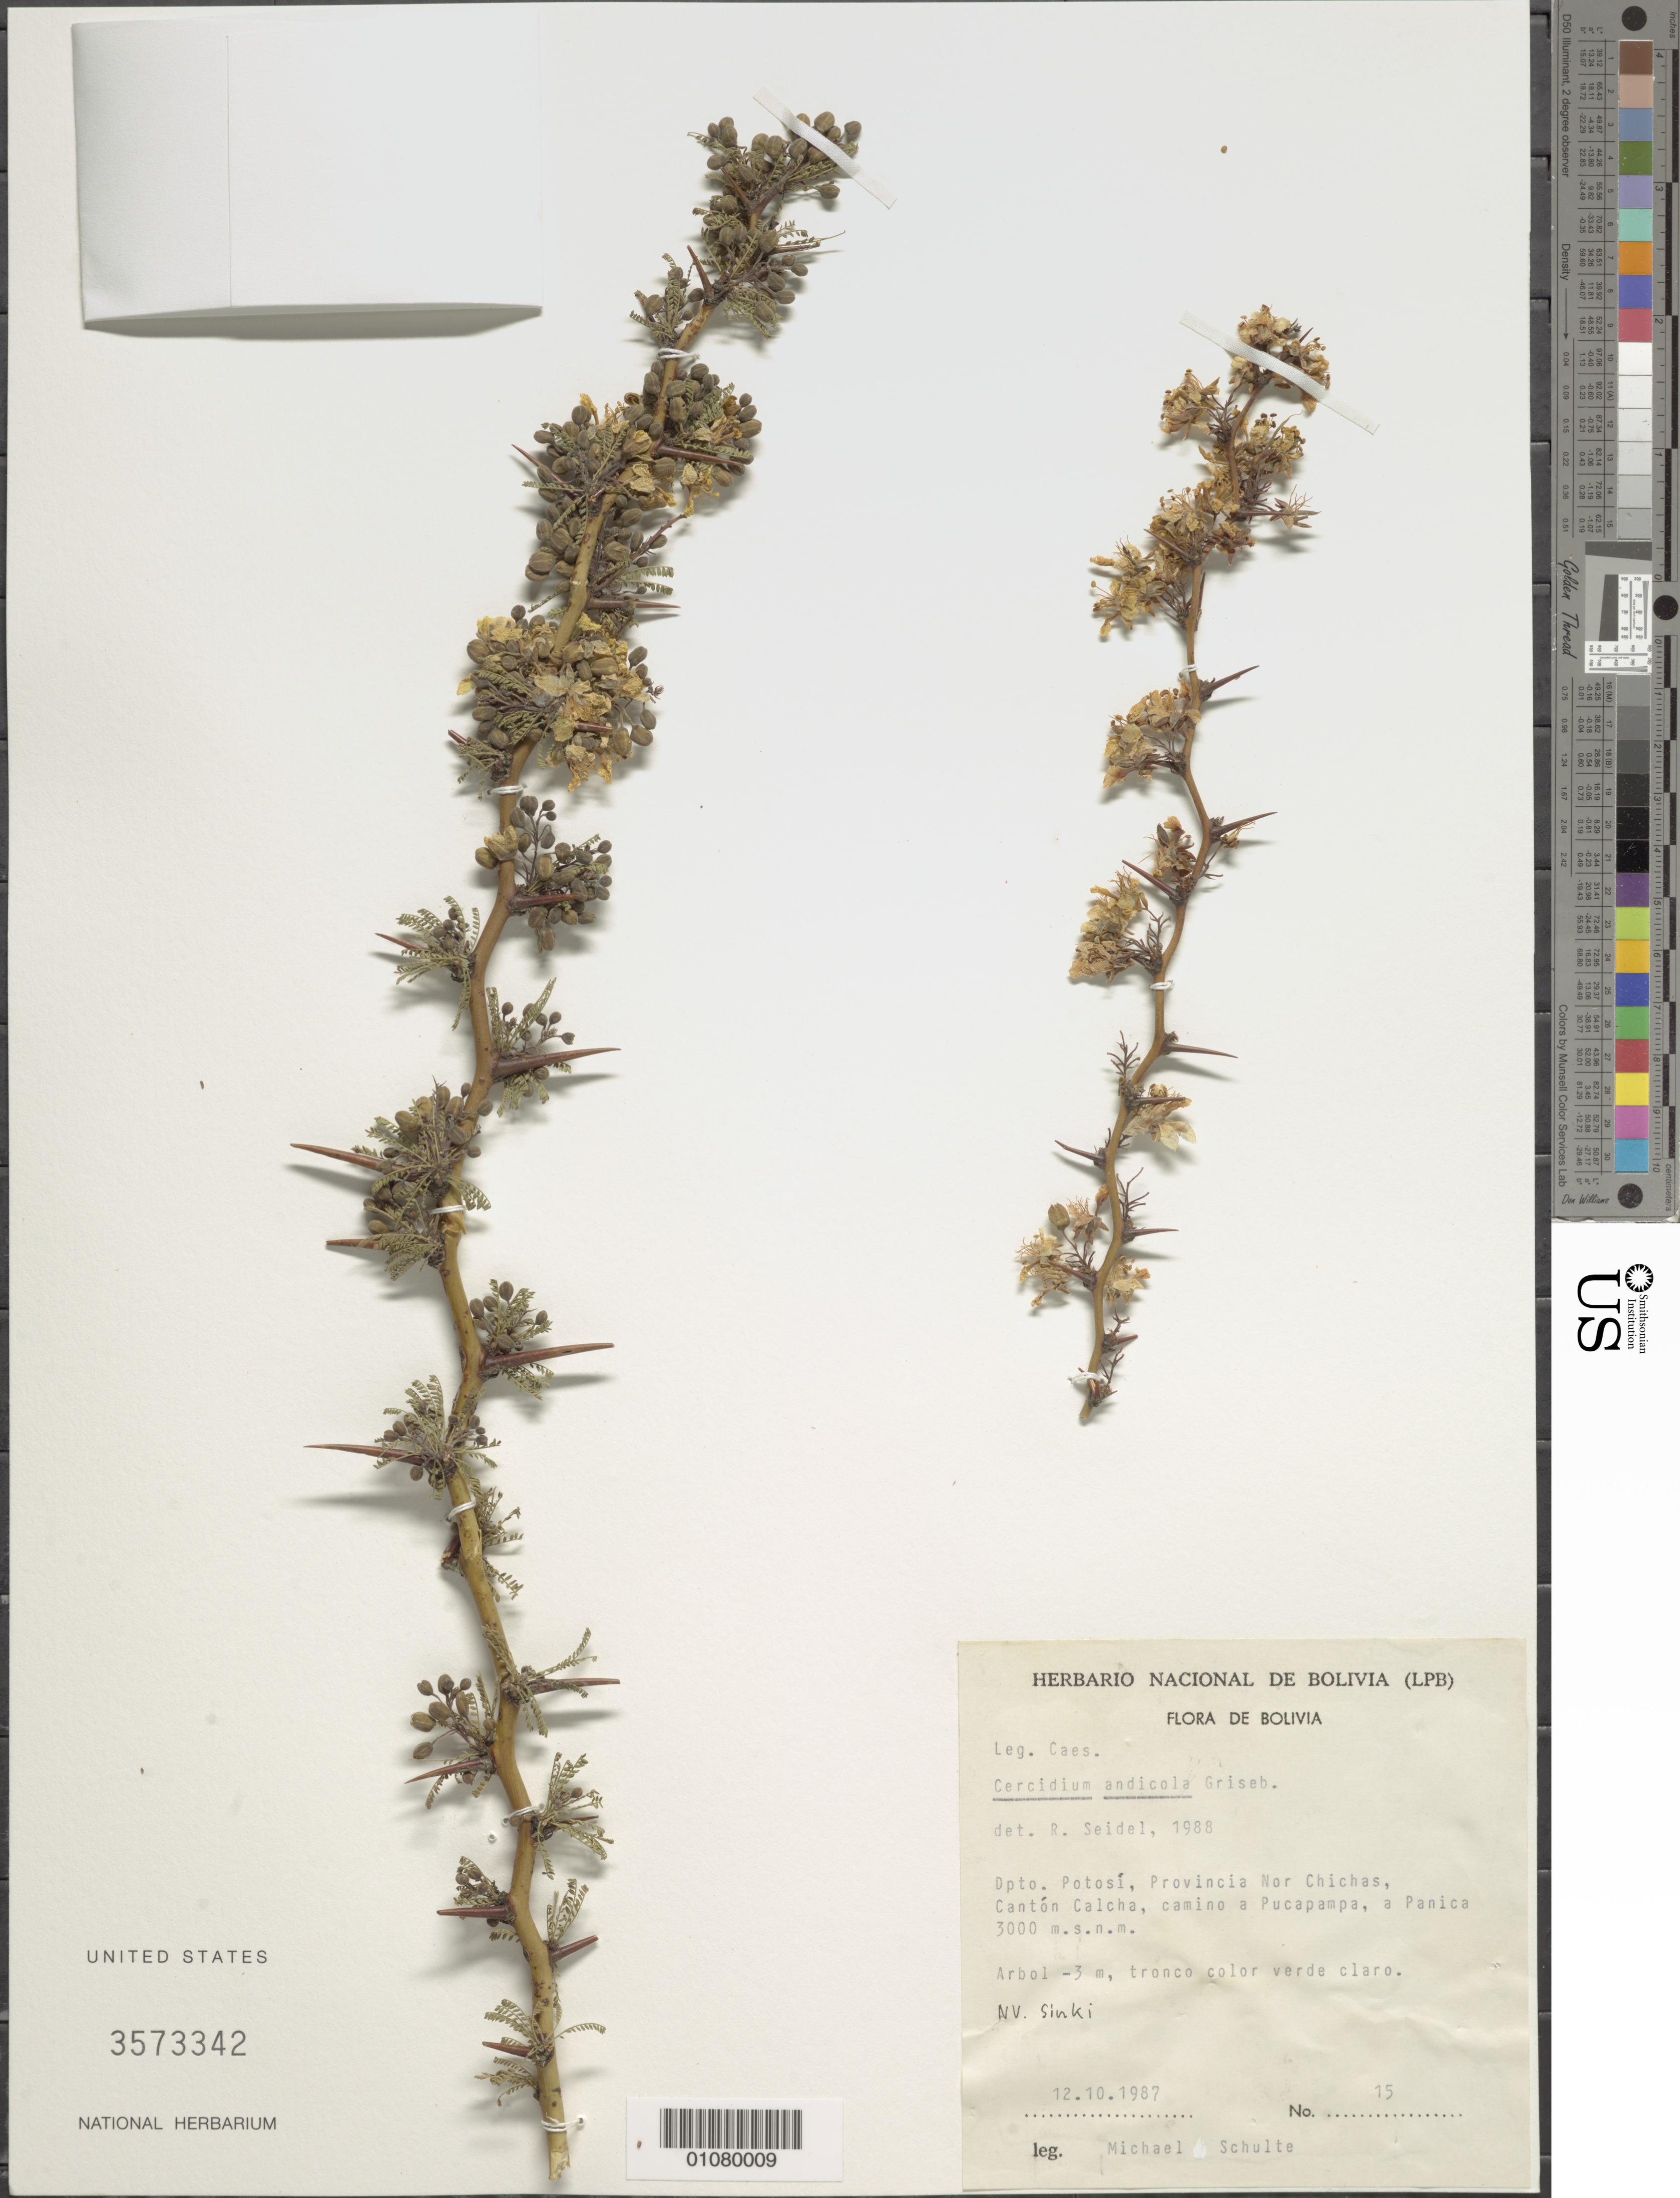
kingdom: Plantae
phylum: Tracheophyta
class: Magnoliopsida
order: Fabales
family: Fabaceae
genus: Parkinsonia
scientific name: Parkinsonia andicola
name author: (Griseb.) Varjão & Mansano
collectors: M. Schulte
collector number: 15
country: Bolivia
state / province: Potosí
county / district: Nor Chichas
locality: Canton Calcha, camino a Pacapampa, a Panica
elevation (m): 3000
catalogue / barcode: US 3573342